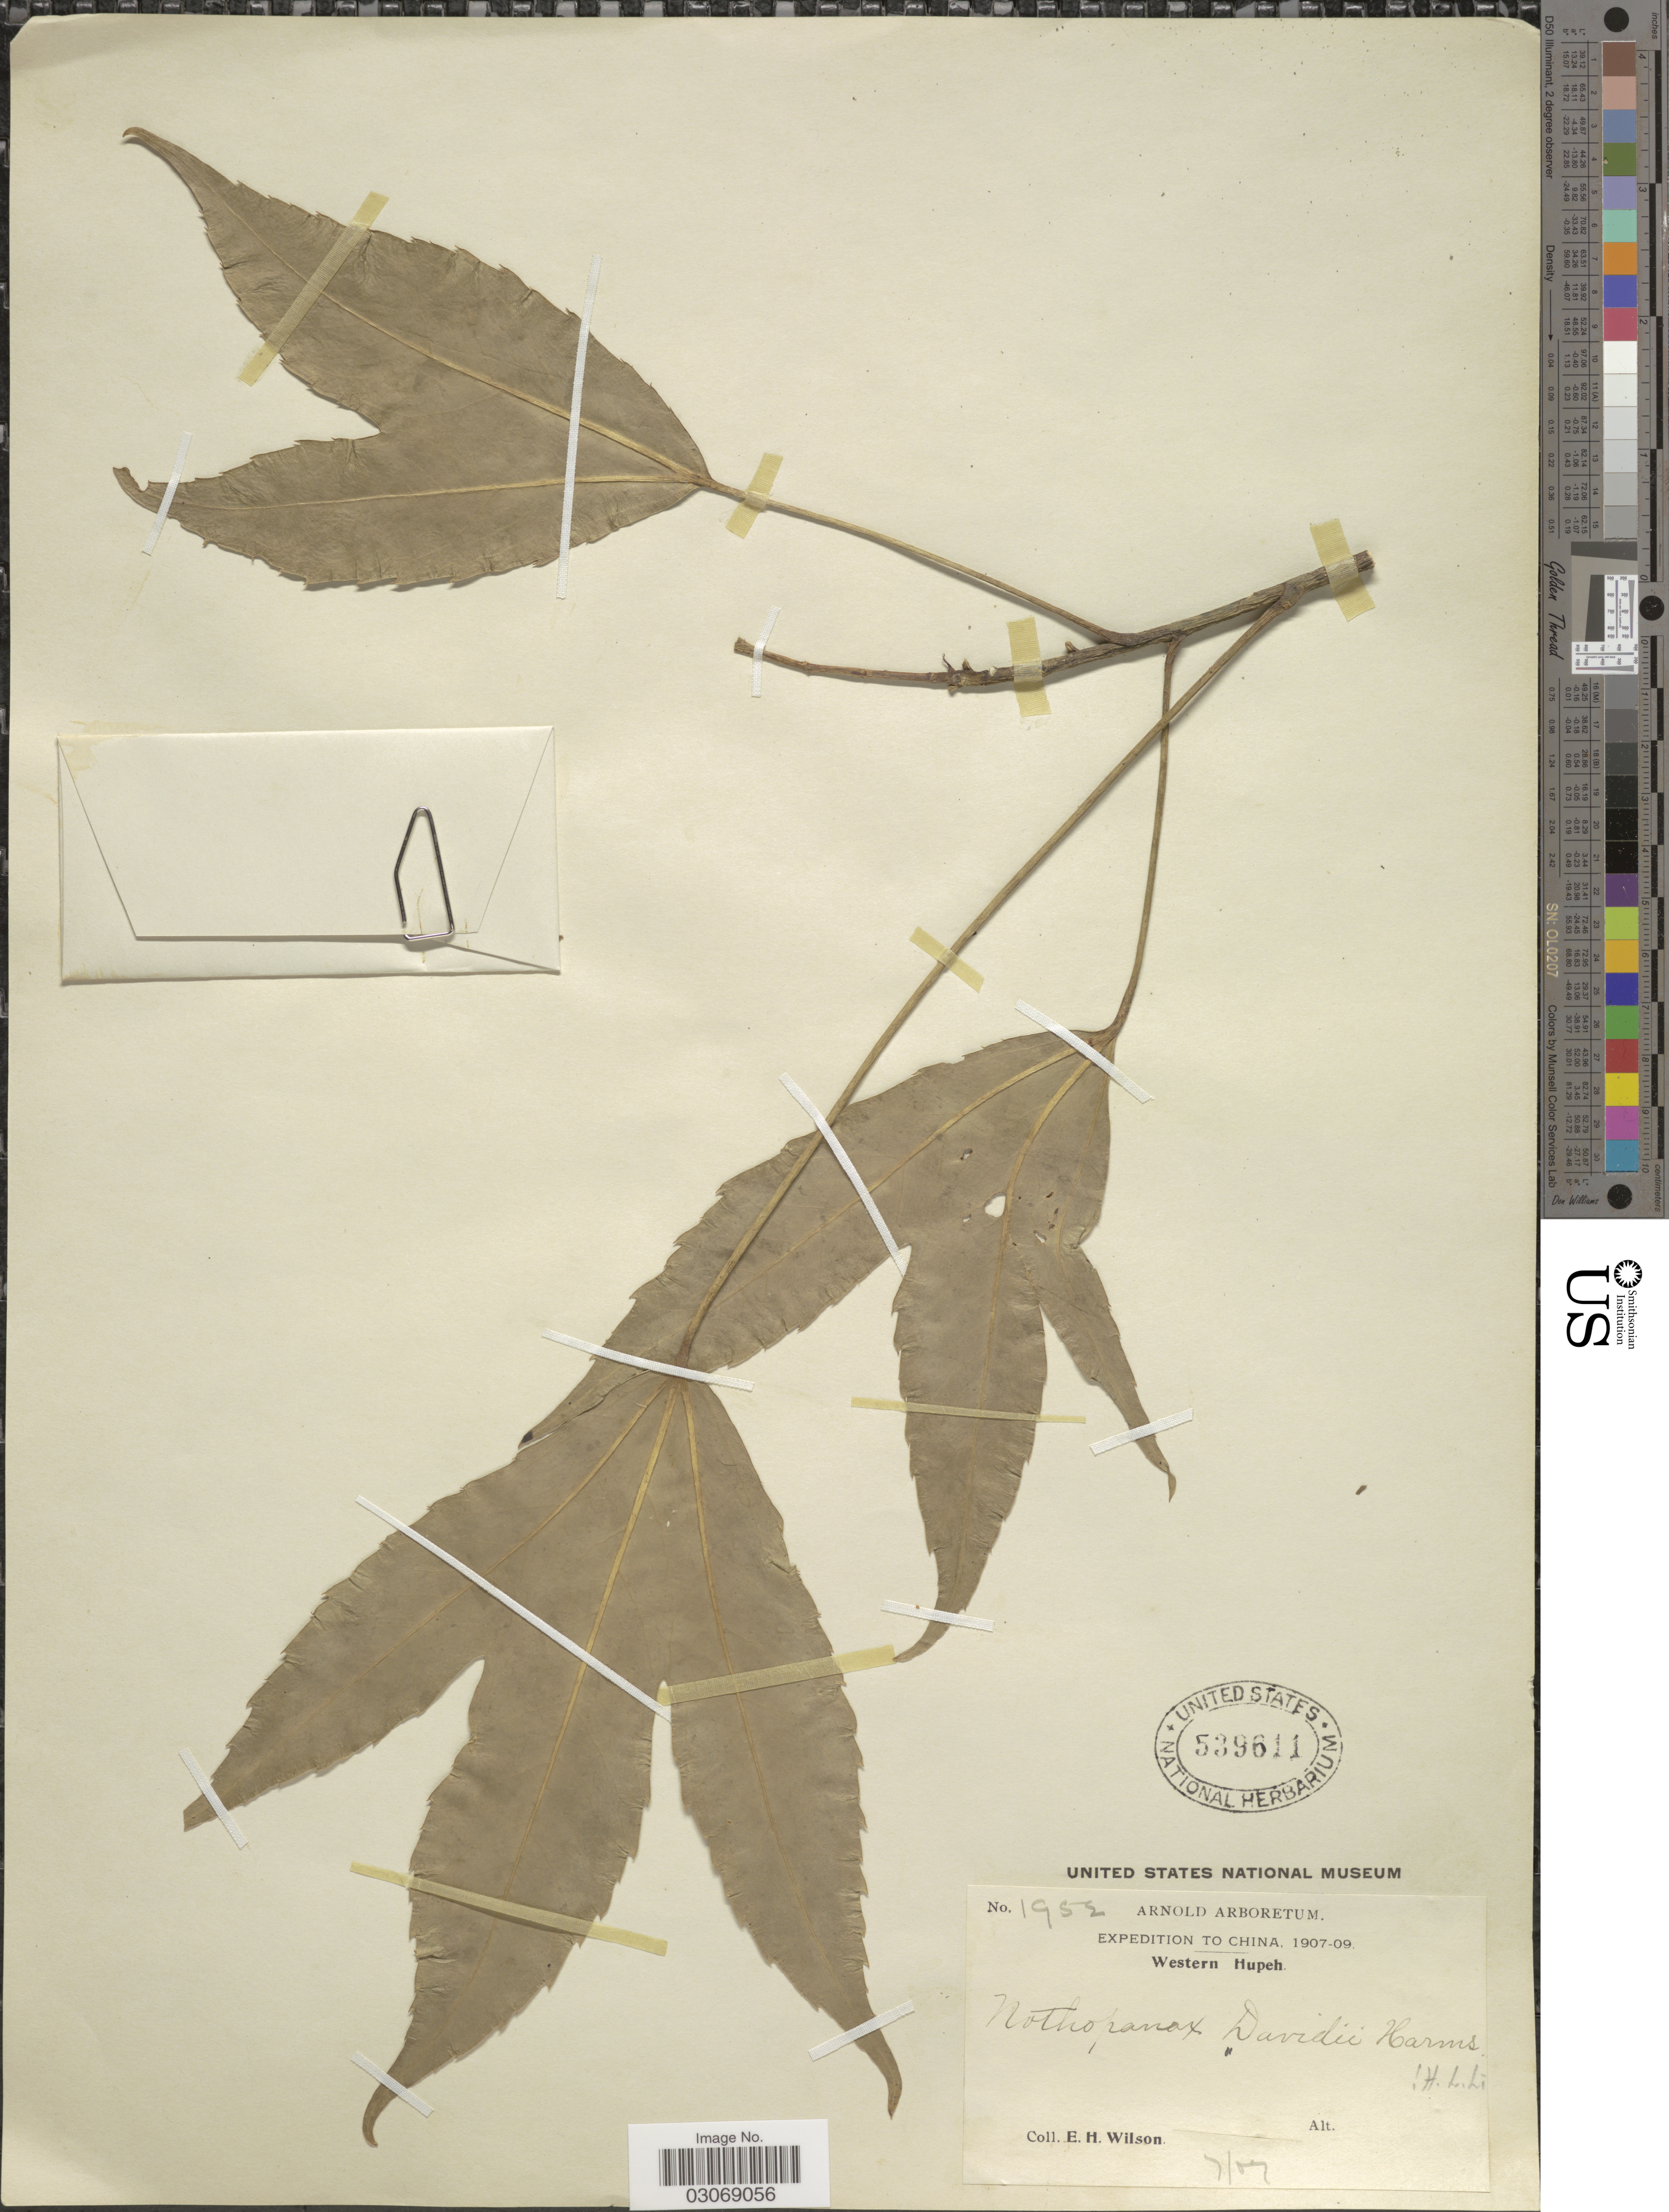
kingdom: Plantae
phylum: Tracheophyta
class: Magnoliopsida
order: Apiales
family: Araliaceae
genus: Nothopanax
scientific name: Nothopanax davidii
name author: (Franch.) Harms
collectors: E. Wilson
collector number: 1952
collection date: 1907-07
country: China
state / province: Hubei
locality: Western Hupeh.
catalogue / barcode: US 539611